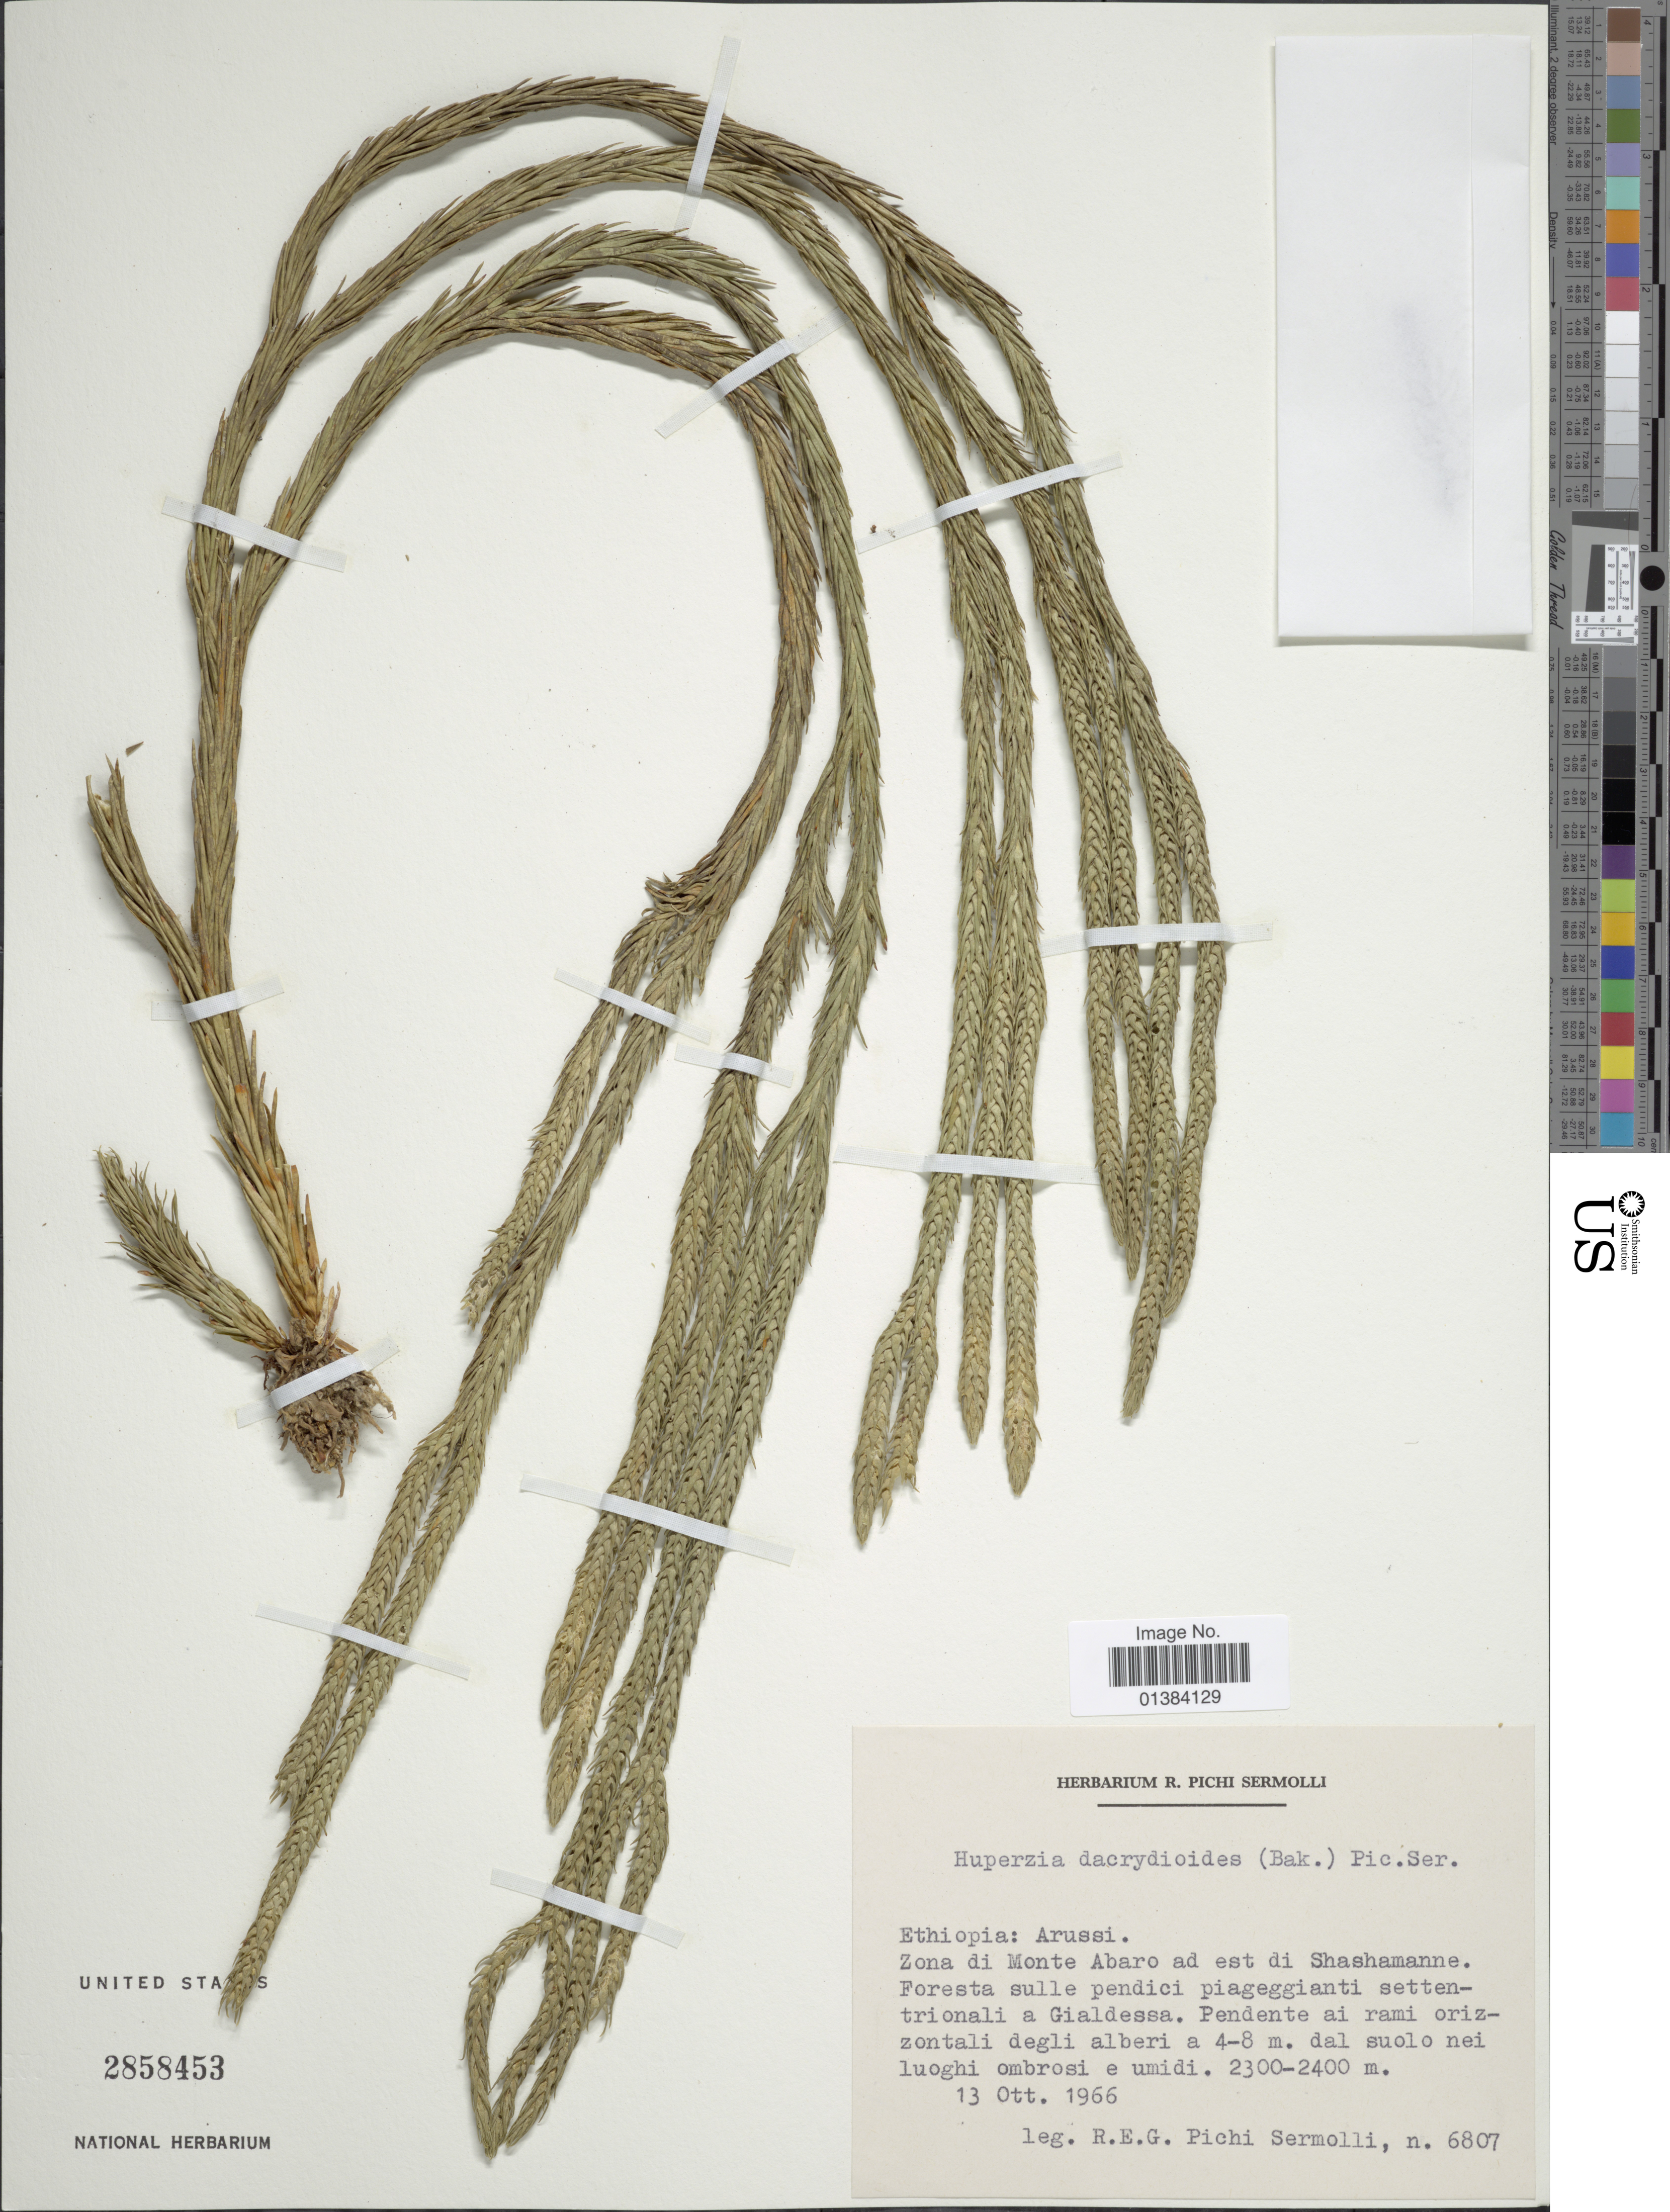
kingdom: Plantae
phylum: Tracheophyta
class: Lycopodiopsida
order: Lycopodiales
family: Lycopodiaceae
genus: Phlegmariurus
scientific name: Phlegmariurus dacrydioides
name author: (Baker) A. R. Field & Bostock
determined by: Field, A. R.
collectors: R. E. Pichi-Sermolli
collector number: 6807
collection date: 1966-08-13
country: Ethiopia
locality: Arussi. Zona di Monte Abaro ad est di Shashamanne.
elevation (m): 2300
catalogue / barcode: US 2858453